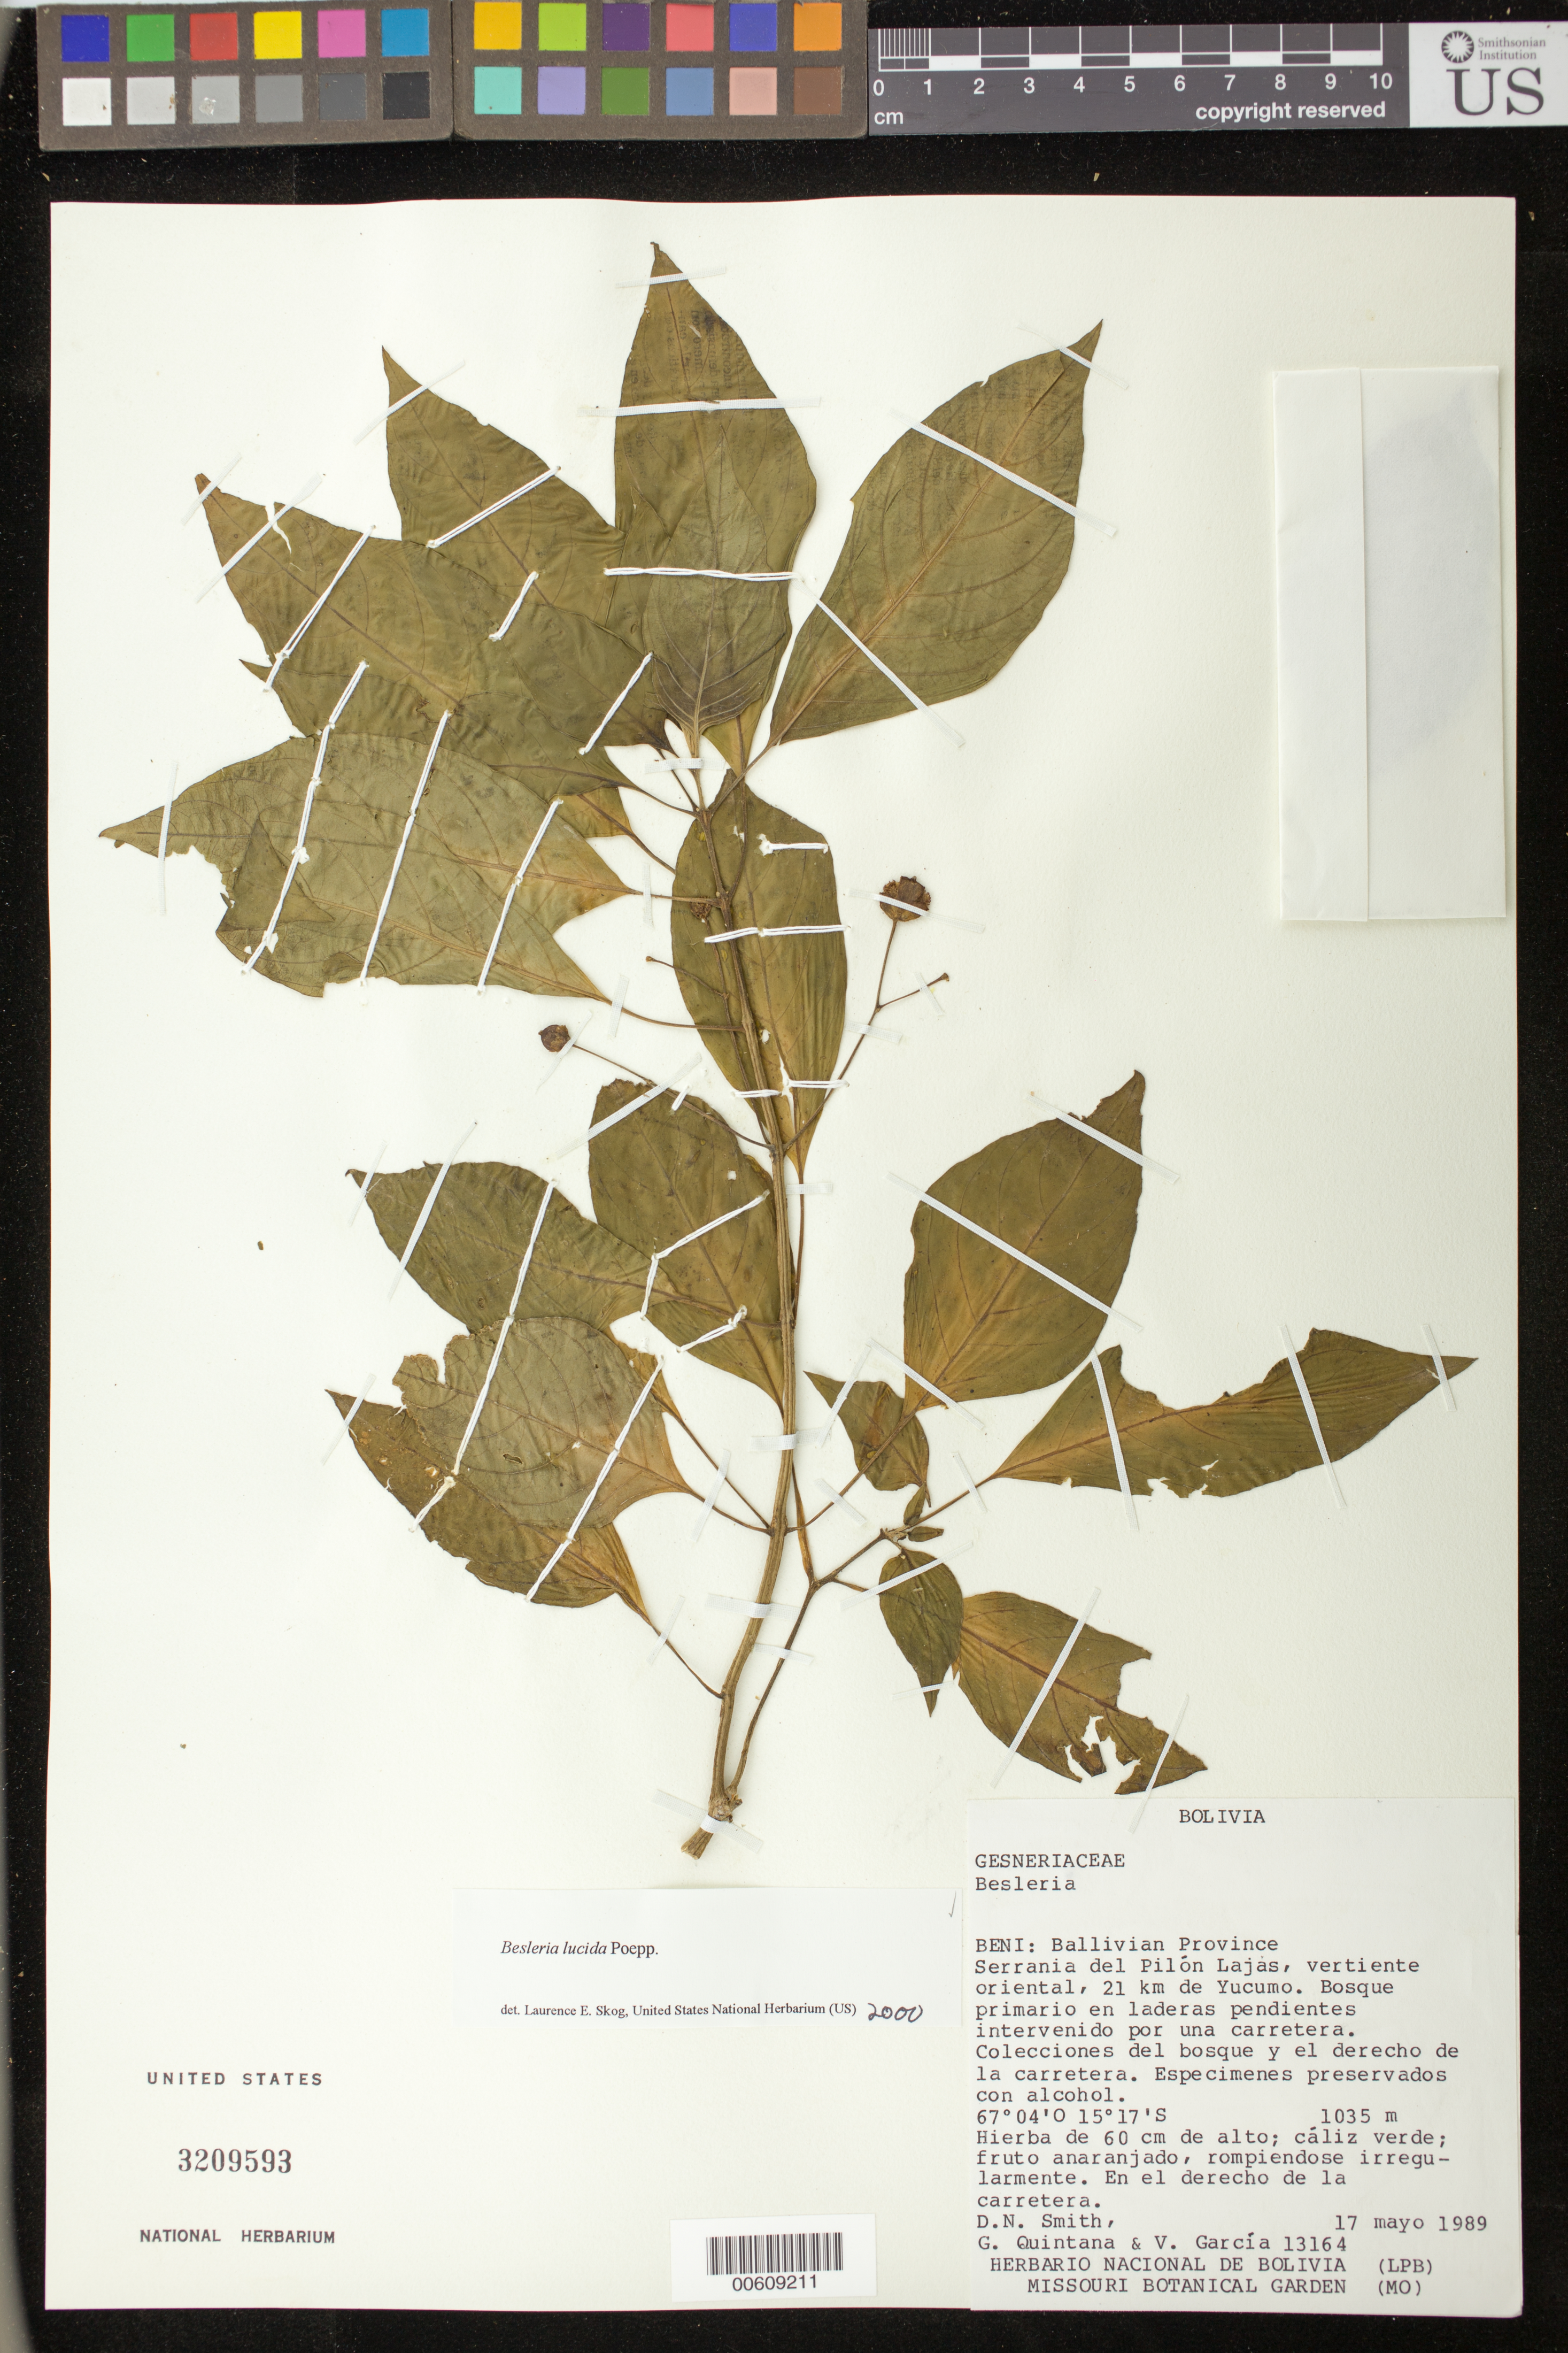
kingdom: Plantae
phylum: Tracheophyta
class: Magnoliopsida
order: Lamiales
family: Gesneriaceae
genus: Besleria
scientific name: Besleria lucida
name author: Poepp.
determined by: Skog, Laurence E.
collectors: D. Smith, G. Quintana & V. García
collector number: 13164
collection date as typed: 17 May 1989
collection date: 1989-05-17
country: Bolivia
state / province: Beni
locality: Prov. Ballivian; Serrania del Pilón Lajas, vertiente oriental, 21 km de Yucumo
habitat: Bosque primario en laderas pendientes intervenido por una carretera; en el derecho de la carretera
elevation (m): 1035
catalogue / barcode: US 3209593